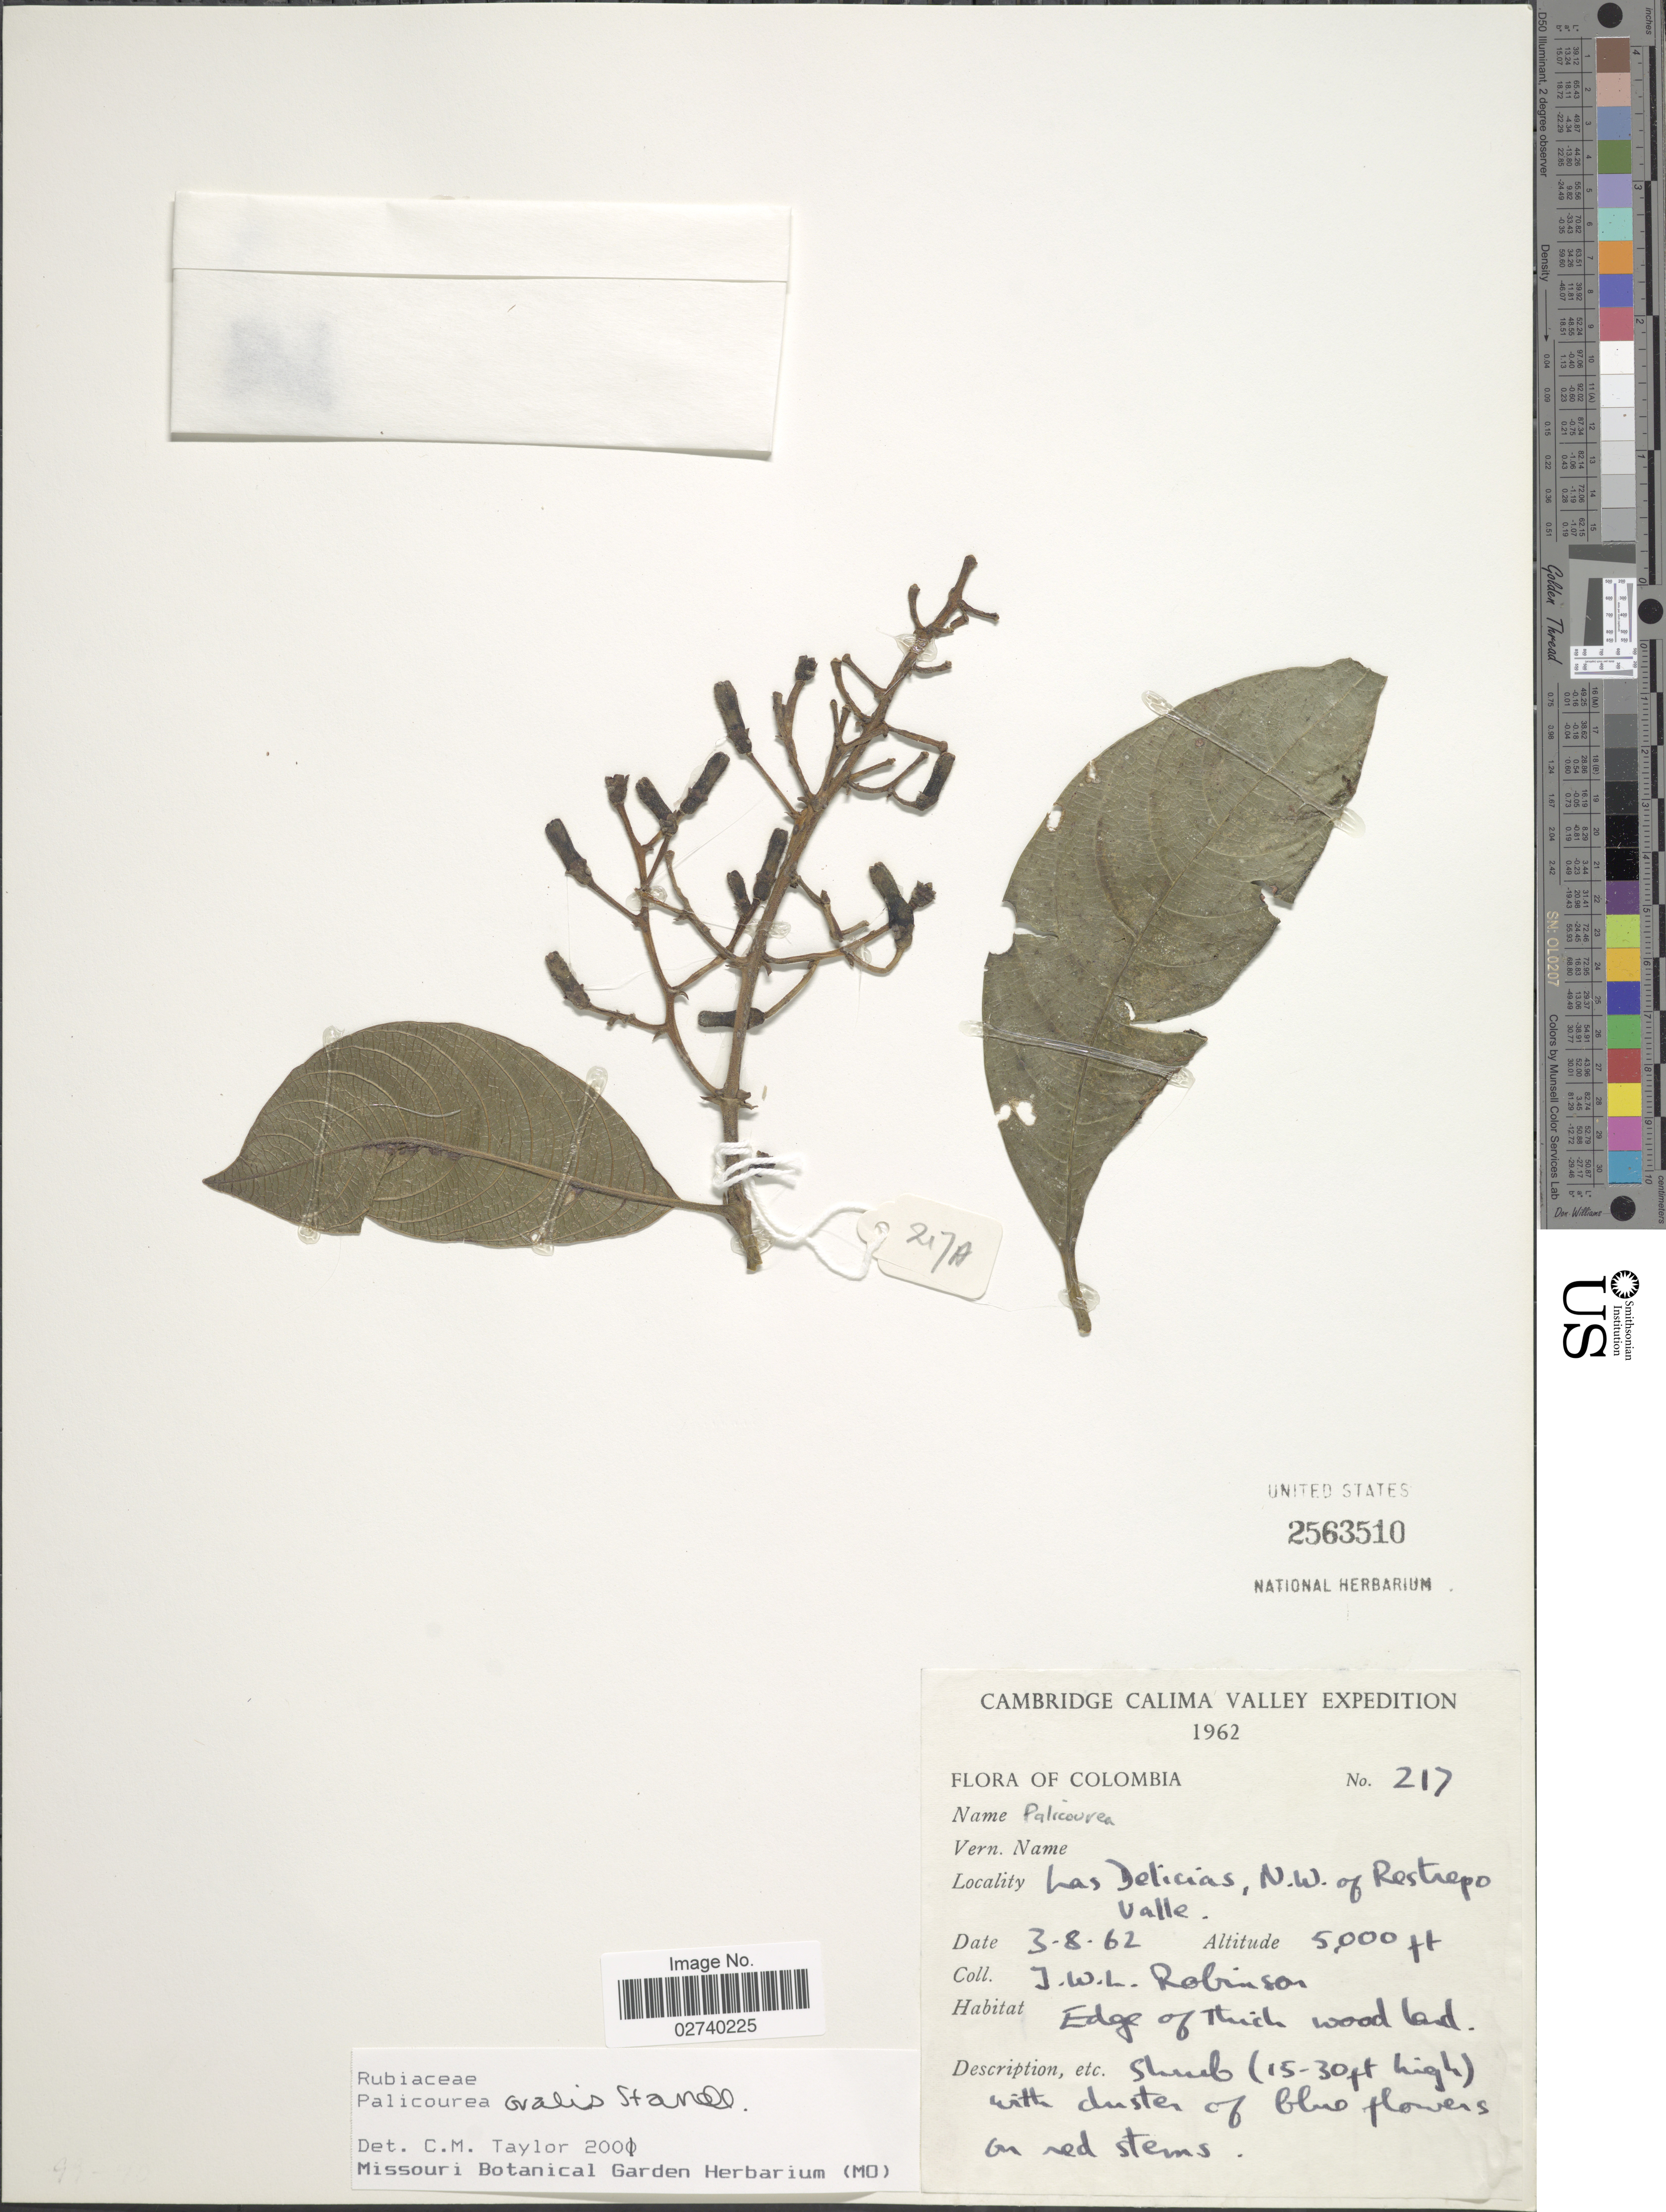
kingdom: Plantae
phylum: Tracheophyta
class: Magnoliopsida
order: Gentianales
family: Rubiaceae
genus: Palicourea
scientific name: Palicourea ovalis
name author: Standl.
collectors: J. W. Robinson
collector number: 217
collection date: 1962-08-03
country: Colombia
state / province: Valle del Cauca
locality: Cambridge Calime Valley, Las Delicias, N.W. of Restrepo Valle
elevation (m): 1524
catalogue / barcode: US 2563510